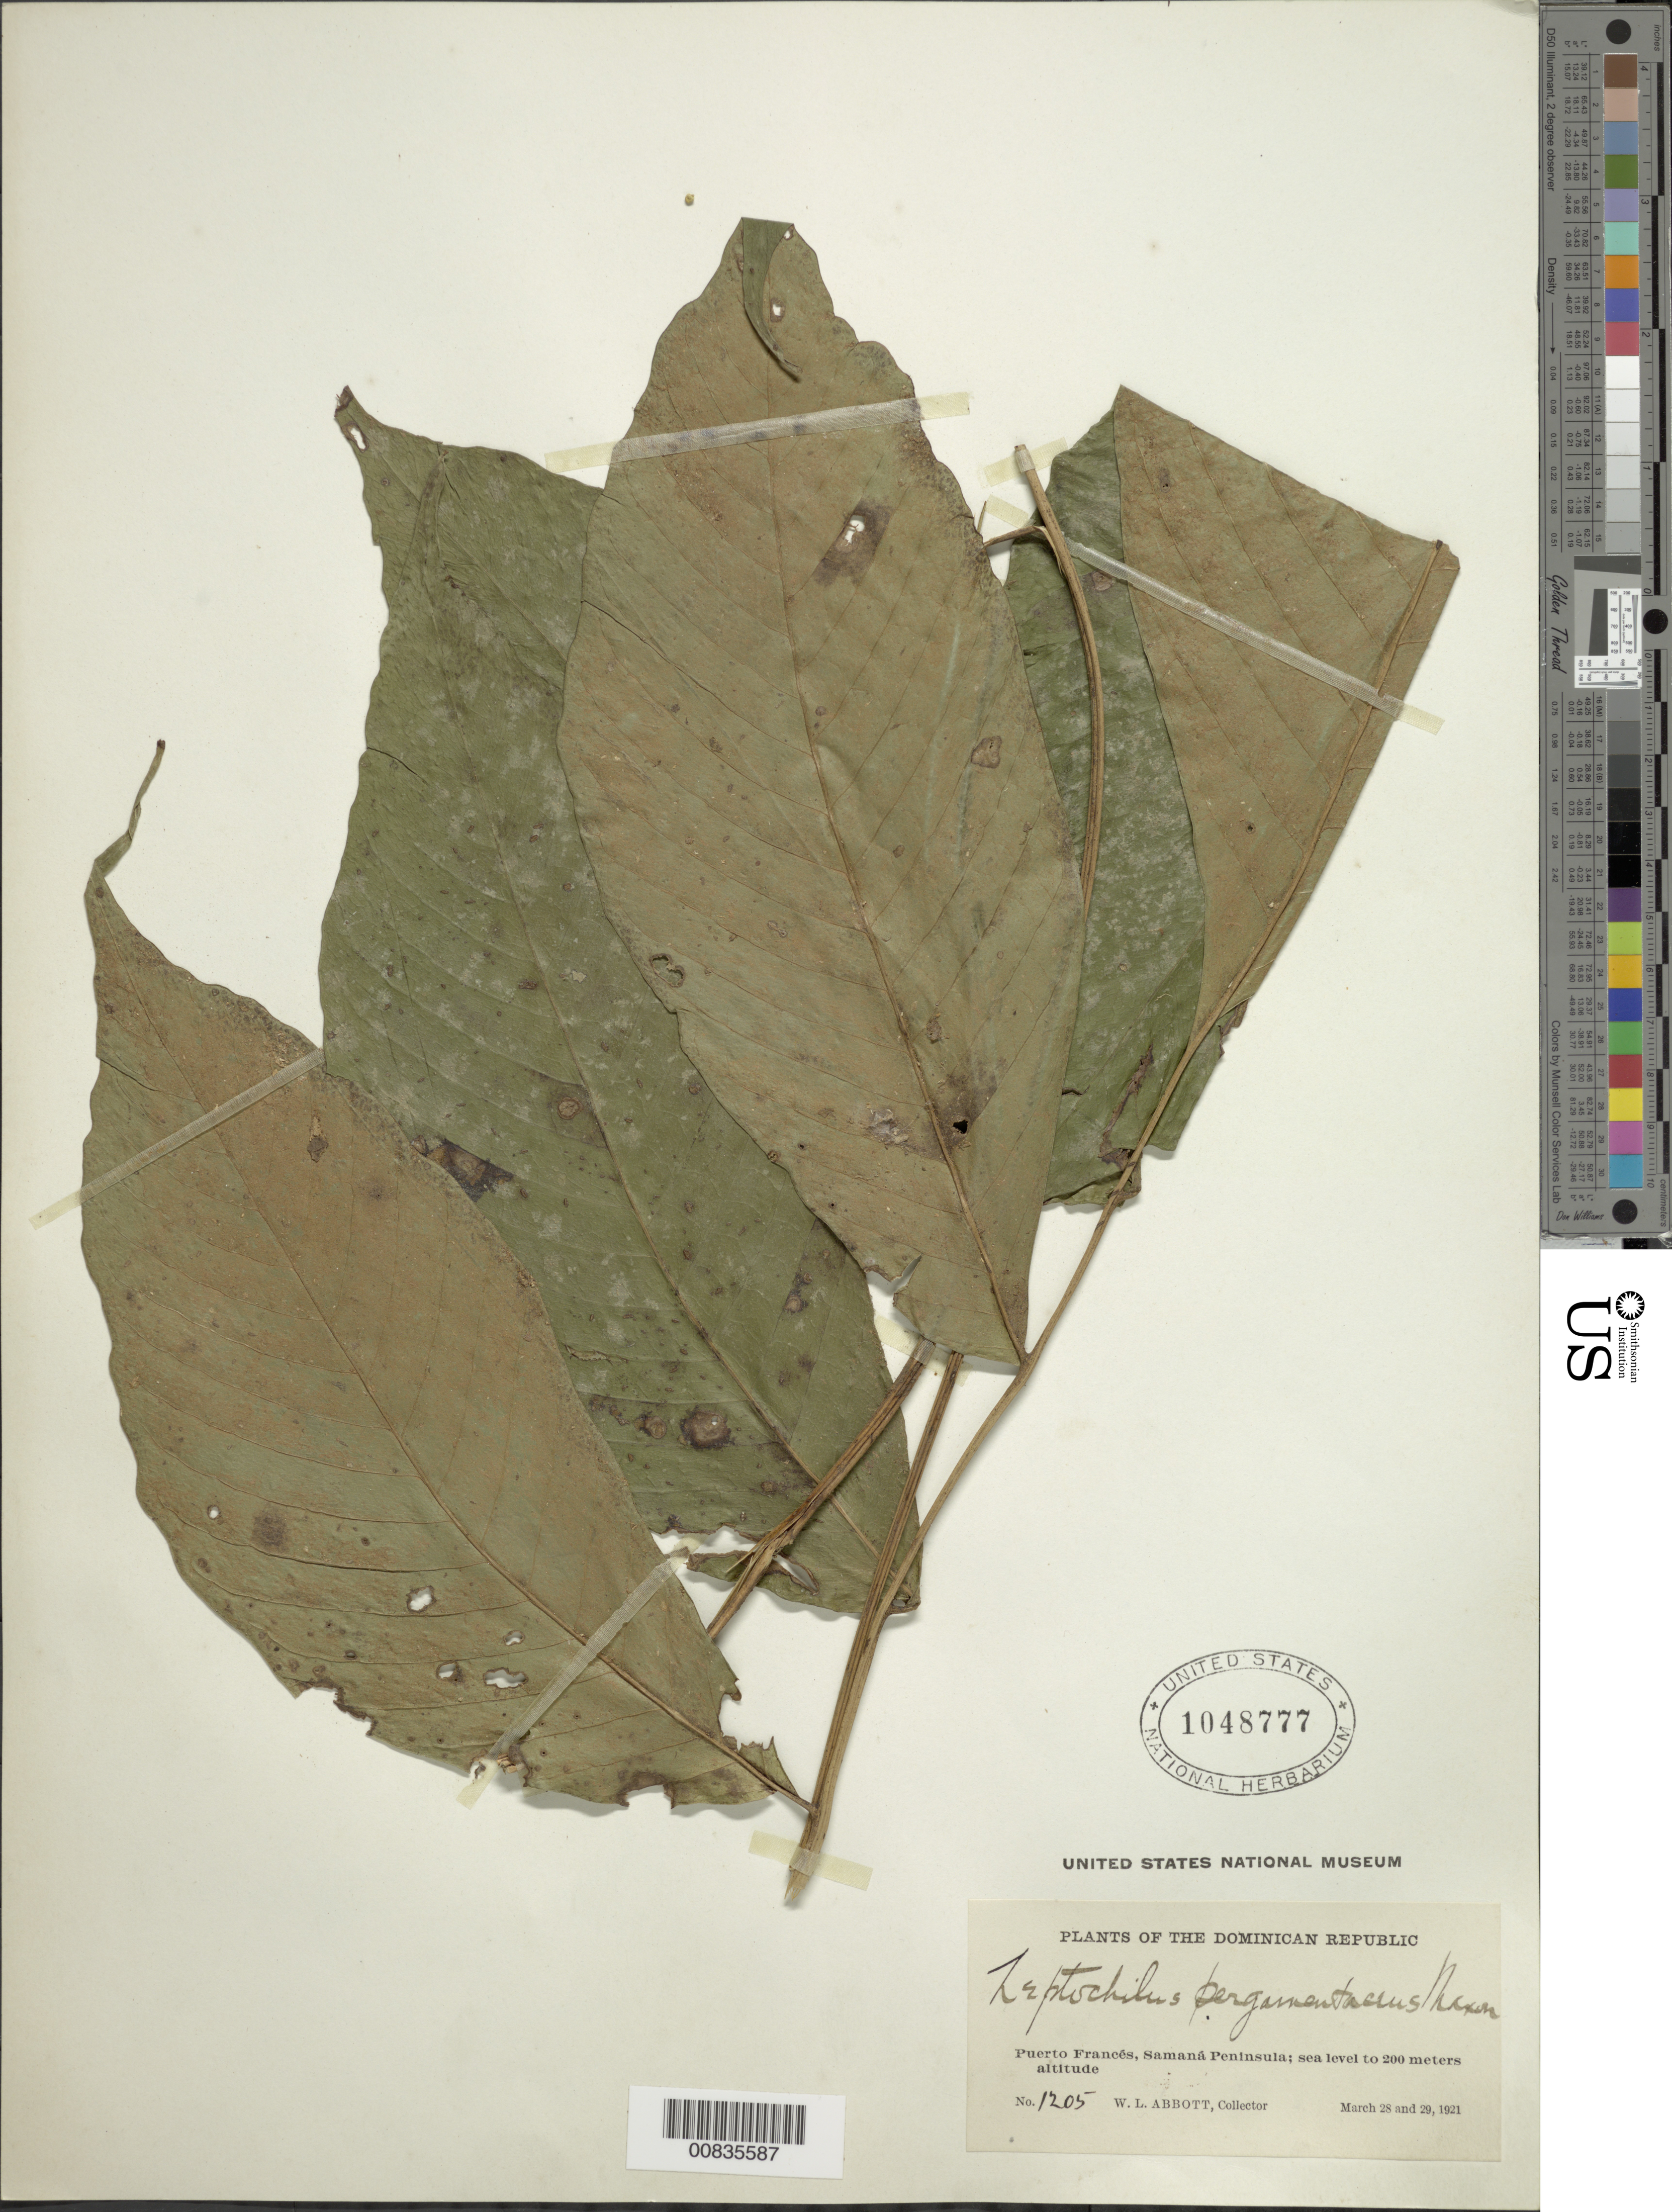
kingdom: Plantae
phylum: Tracheophyta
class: Polypodiopsida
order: Polypodiales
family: Dryopteridaceae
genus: Mickelia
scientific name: Mickelia pergamentacea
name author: (Maxon) R.C. Moran et al.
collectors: W. L. Abbott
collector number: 1205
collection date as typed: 28 Mar 1921 to 29 Mar 1921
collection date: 1921-03-28/1921-03-29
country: Dominican Republic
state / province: Samana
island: Hispaniola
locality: Puerto Francés, Samaná Peninsula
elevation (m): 0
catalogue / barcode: US 1048777